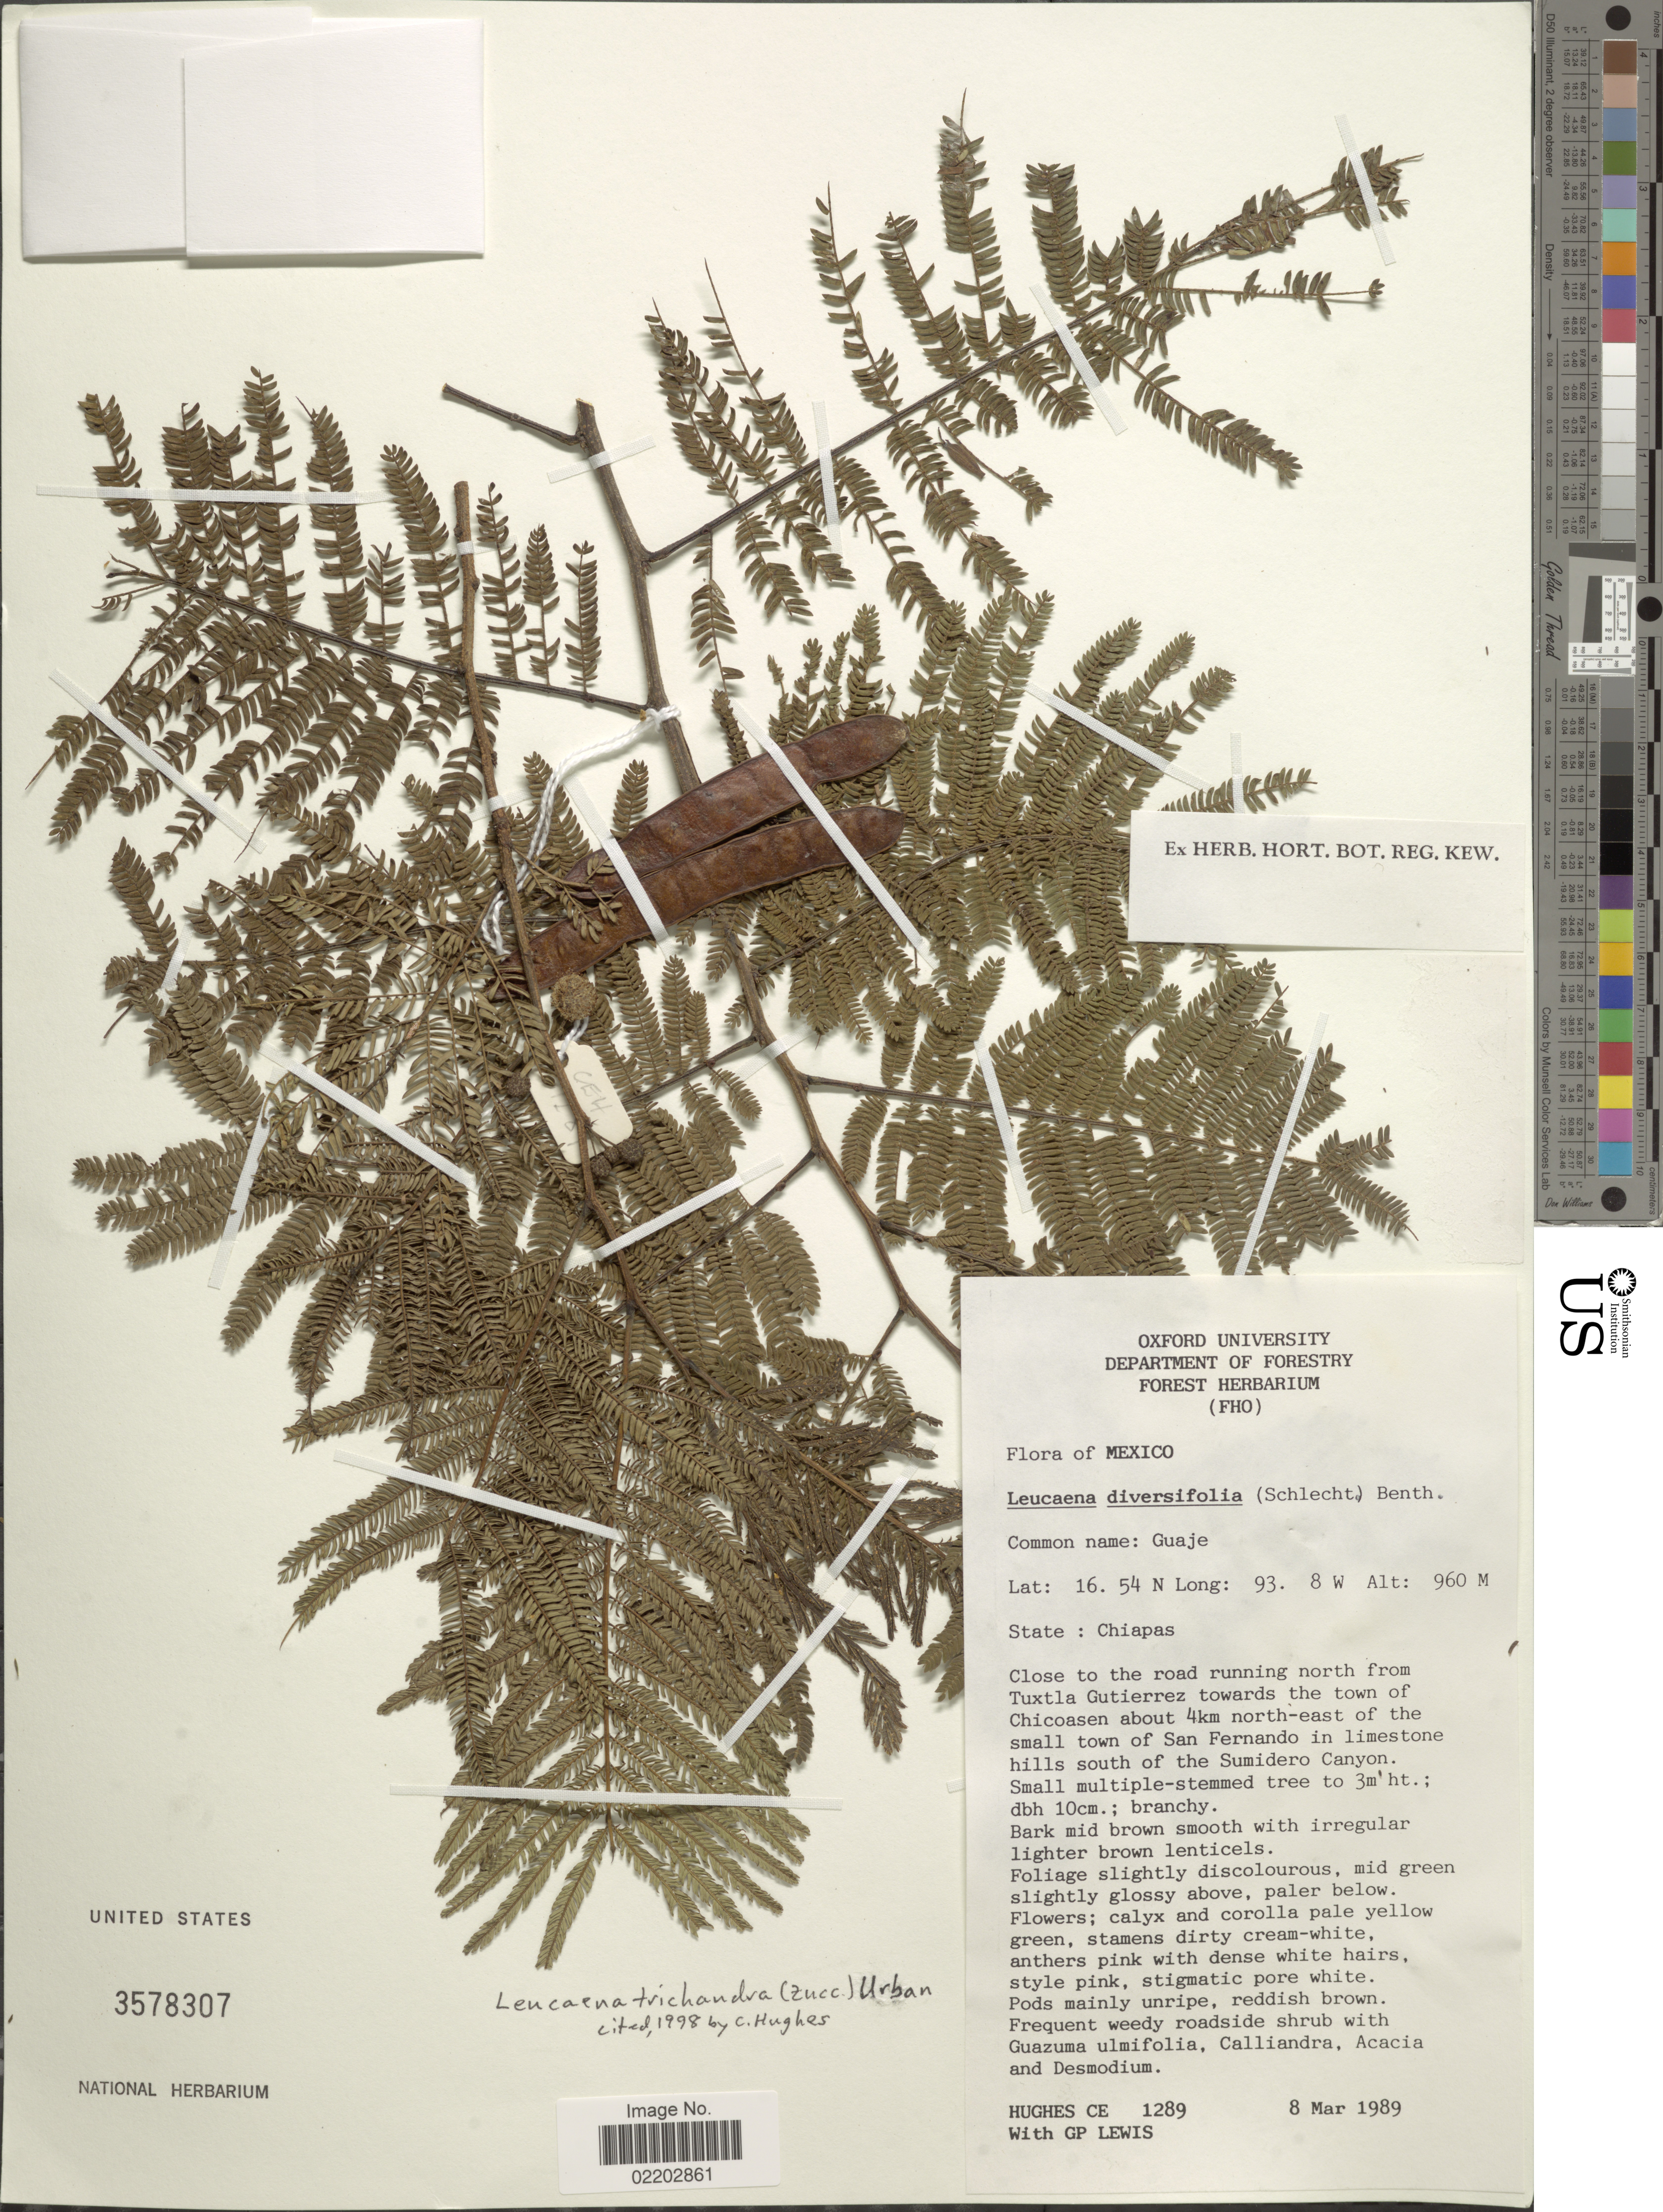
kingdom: Plantae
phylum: Tracheophyta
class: Magnoliopsida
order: Fabales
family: Fabaceae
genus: Leucaena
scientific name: Leucaena trichandra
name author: (Zucc.) Urb.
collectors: C. E. Hughes & G. Lewis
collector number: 1289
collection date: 1989-03-08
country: Mexico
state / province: Chiapas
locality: Close to the road running north from Tuxtla Gutierrez towards the town of Chicoasen about 4 km north-east of the small town of San Fernando in limestone hills south of the Sumidero Canyon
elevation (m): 960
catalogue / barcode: US 3578307